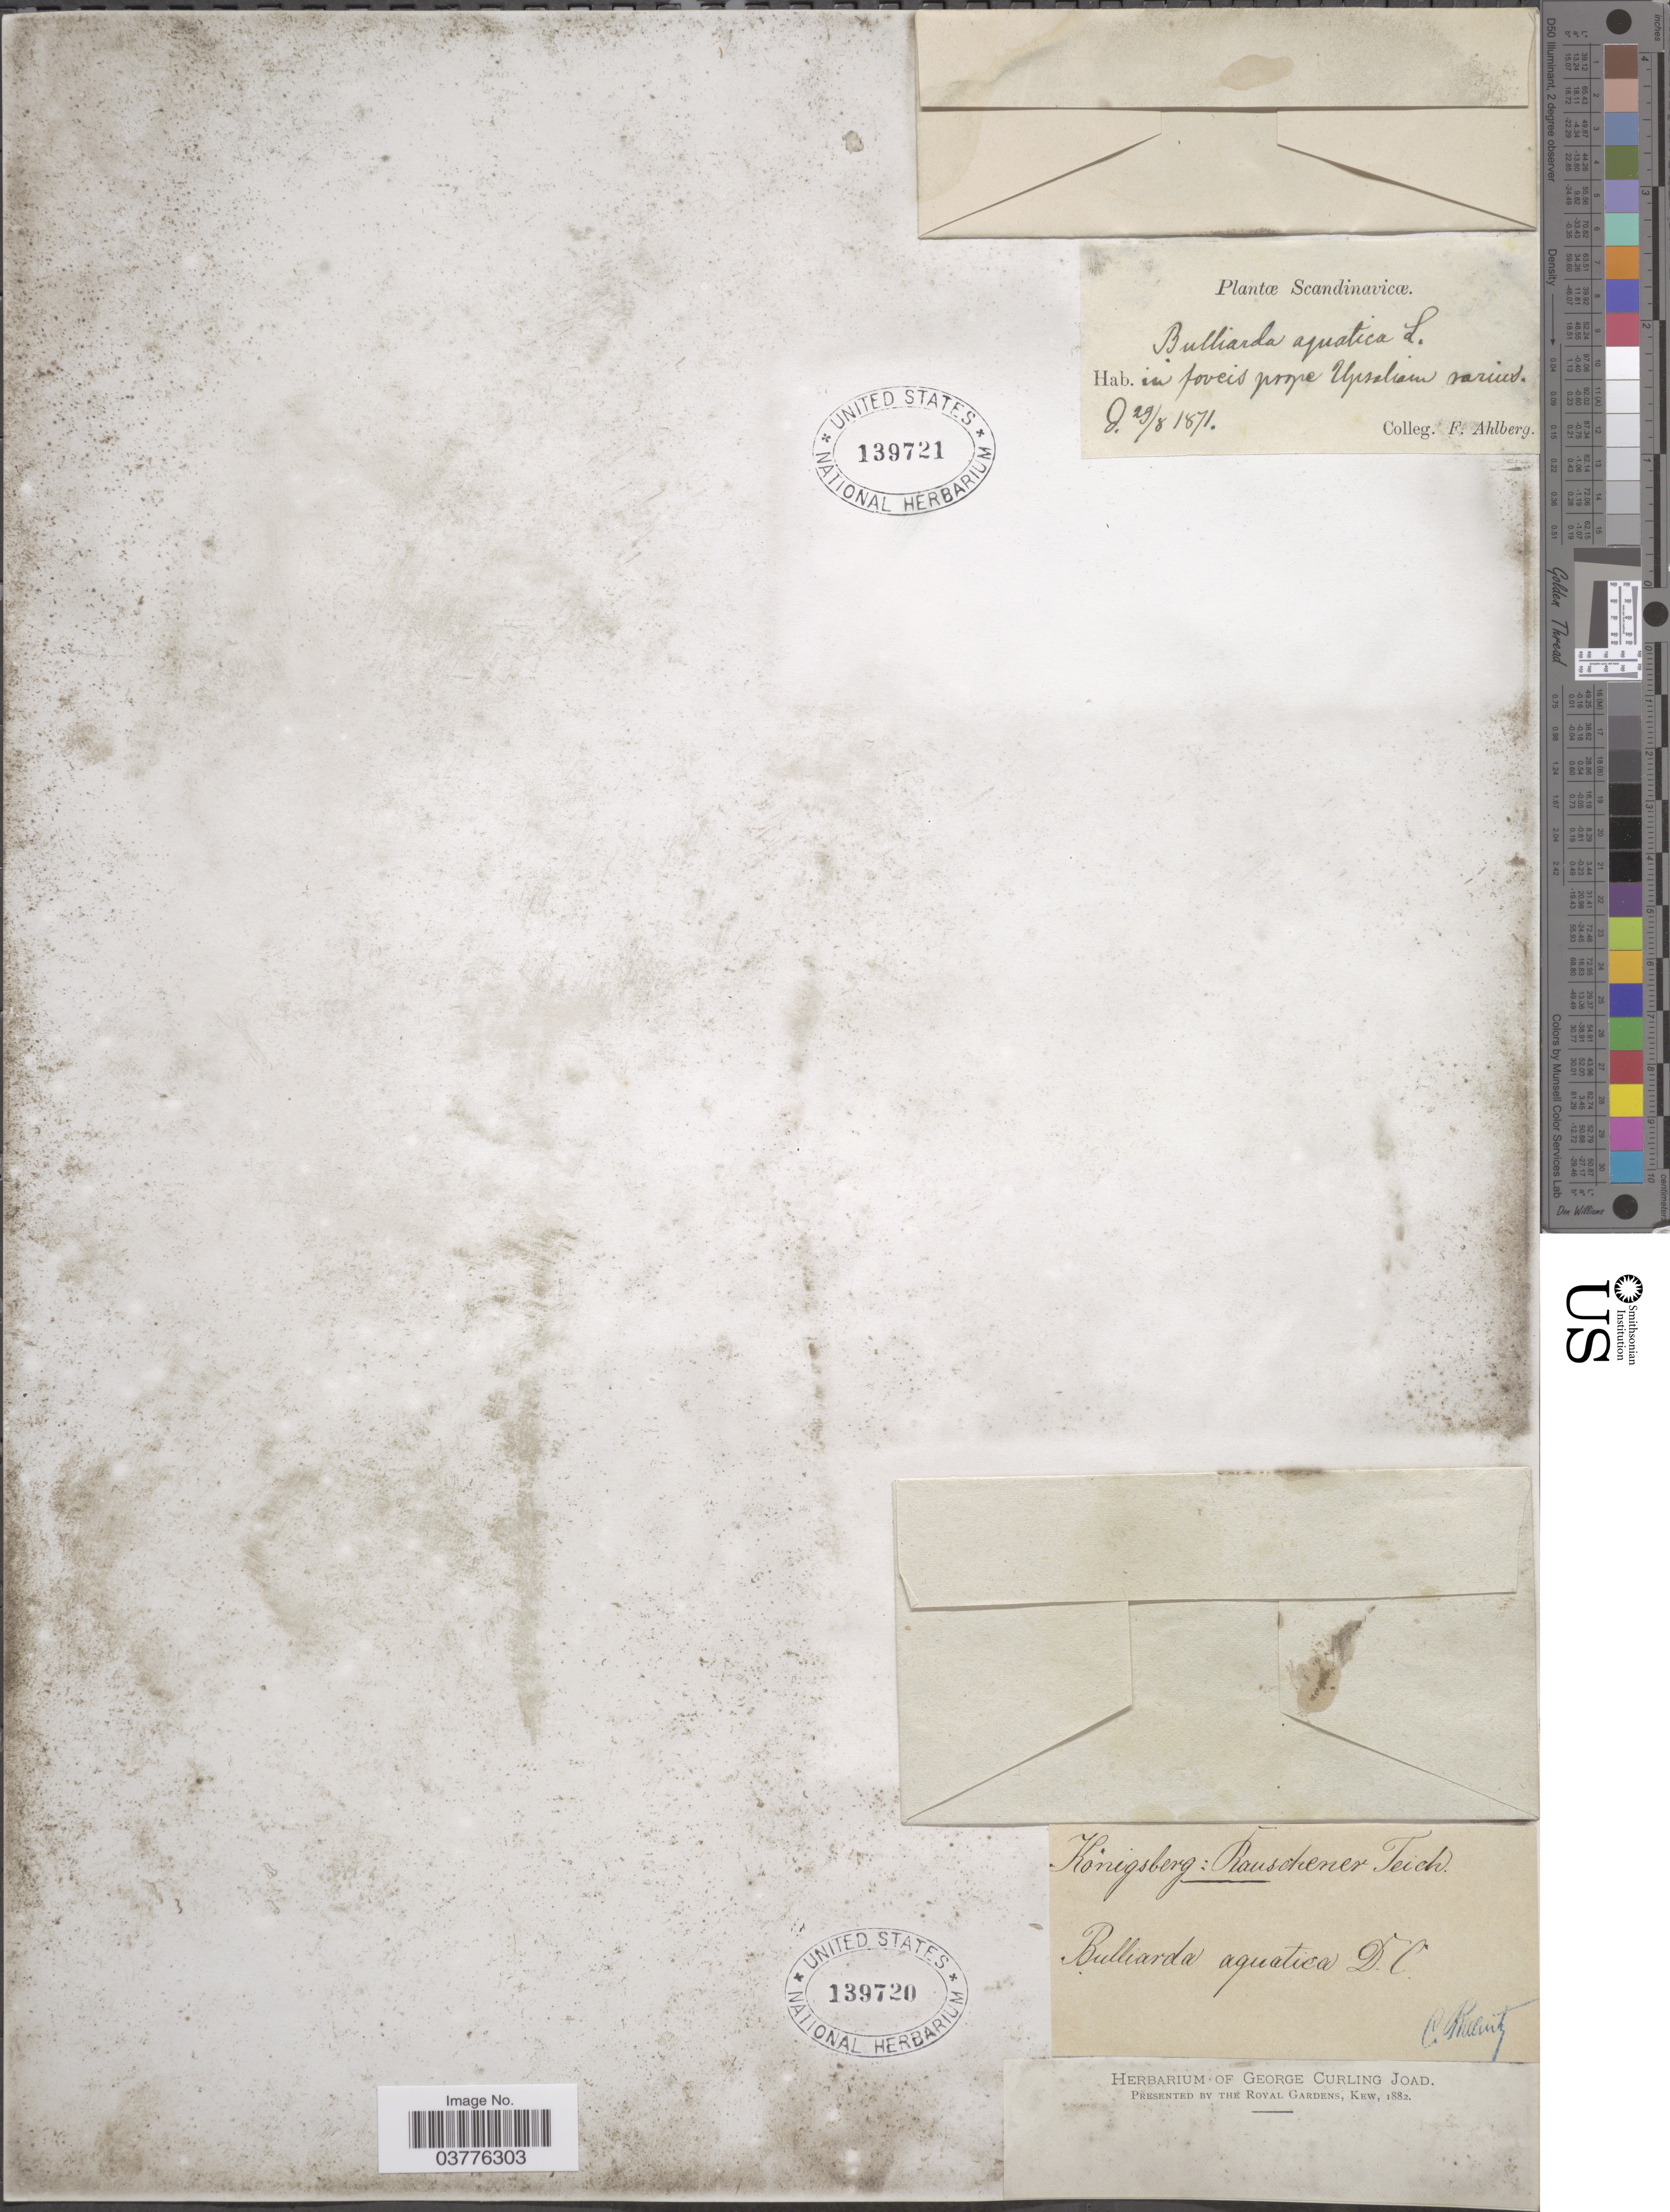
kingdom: Plantae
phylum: Tracheophyta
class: Magnoliopsida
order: Saxifragales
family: Crassulaceae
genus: Crassula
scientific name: Crassula aquatica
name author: (L.) Schönland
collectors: F. Ahlberg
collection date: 1871-08-29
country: Sweden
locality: Scandinavicæ. In foveis prope Upsaliam rarius.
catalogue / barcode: US 139721